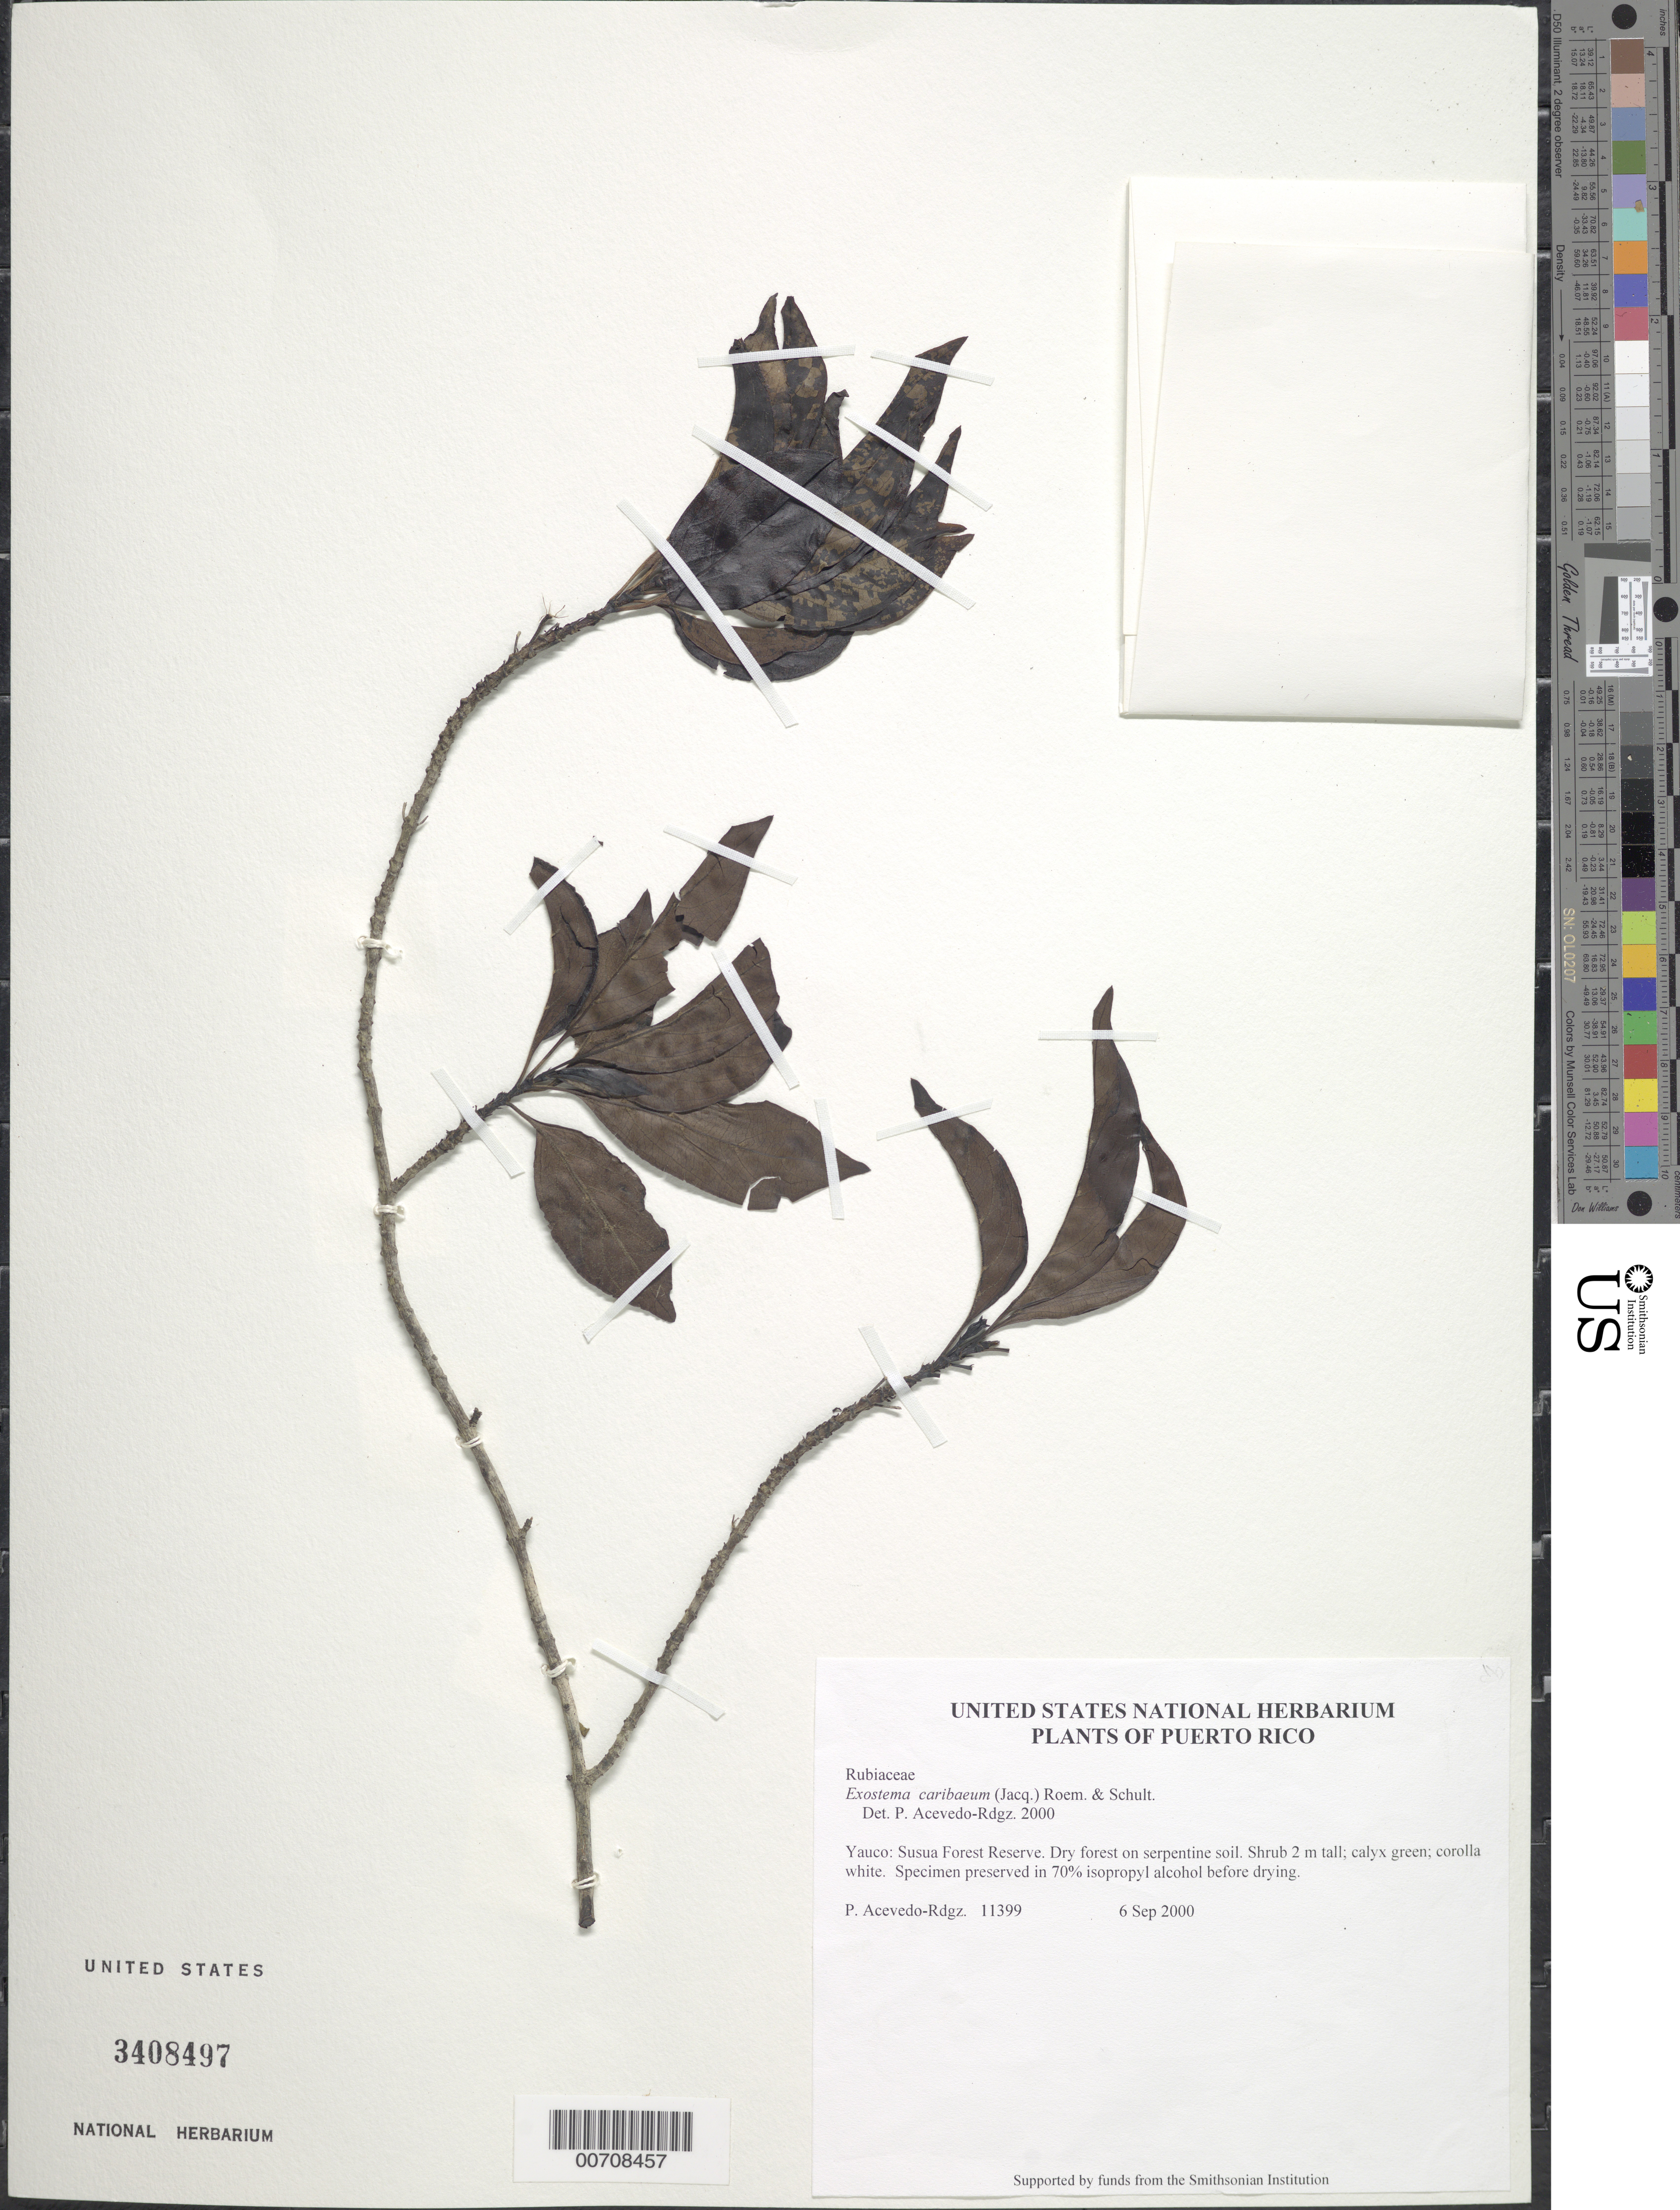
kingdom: Plantae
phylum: Tracheophyta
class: Magnoliopsida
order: Gentianales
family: Rubiaceae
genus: Exostema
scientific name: Exostema caribaeum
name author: (Jacq.) Roem. & Schult.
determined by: Acevedo-Rodríguez, P., (BOT), Smithsonian Institution - National Museum of Natural History (UNITED STATES)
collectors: P. Acevedo-Rodr.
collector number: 11399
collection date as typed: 06 Sep 2000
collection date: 2000-09-06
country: Puerto Rico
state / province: Yauco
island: Puerto Rico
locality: Yauco: Susua Forest Reserve.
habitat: Dry forest on serpentine soil.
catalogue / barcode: US 3408497